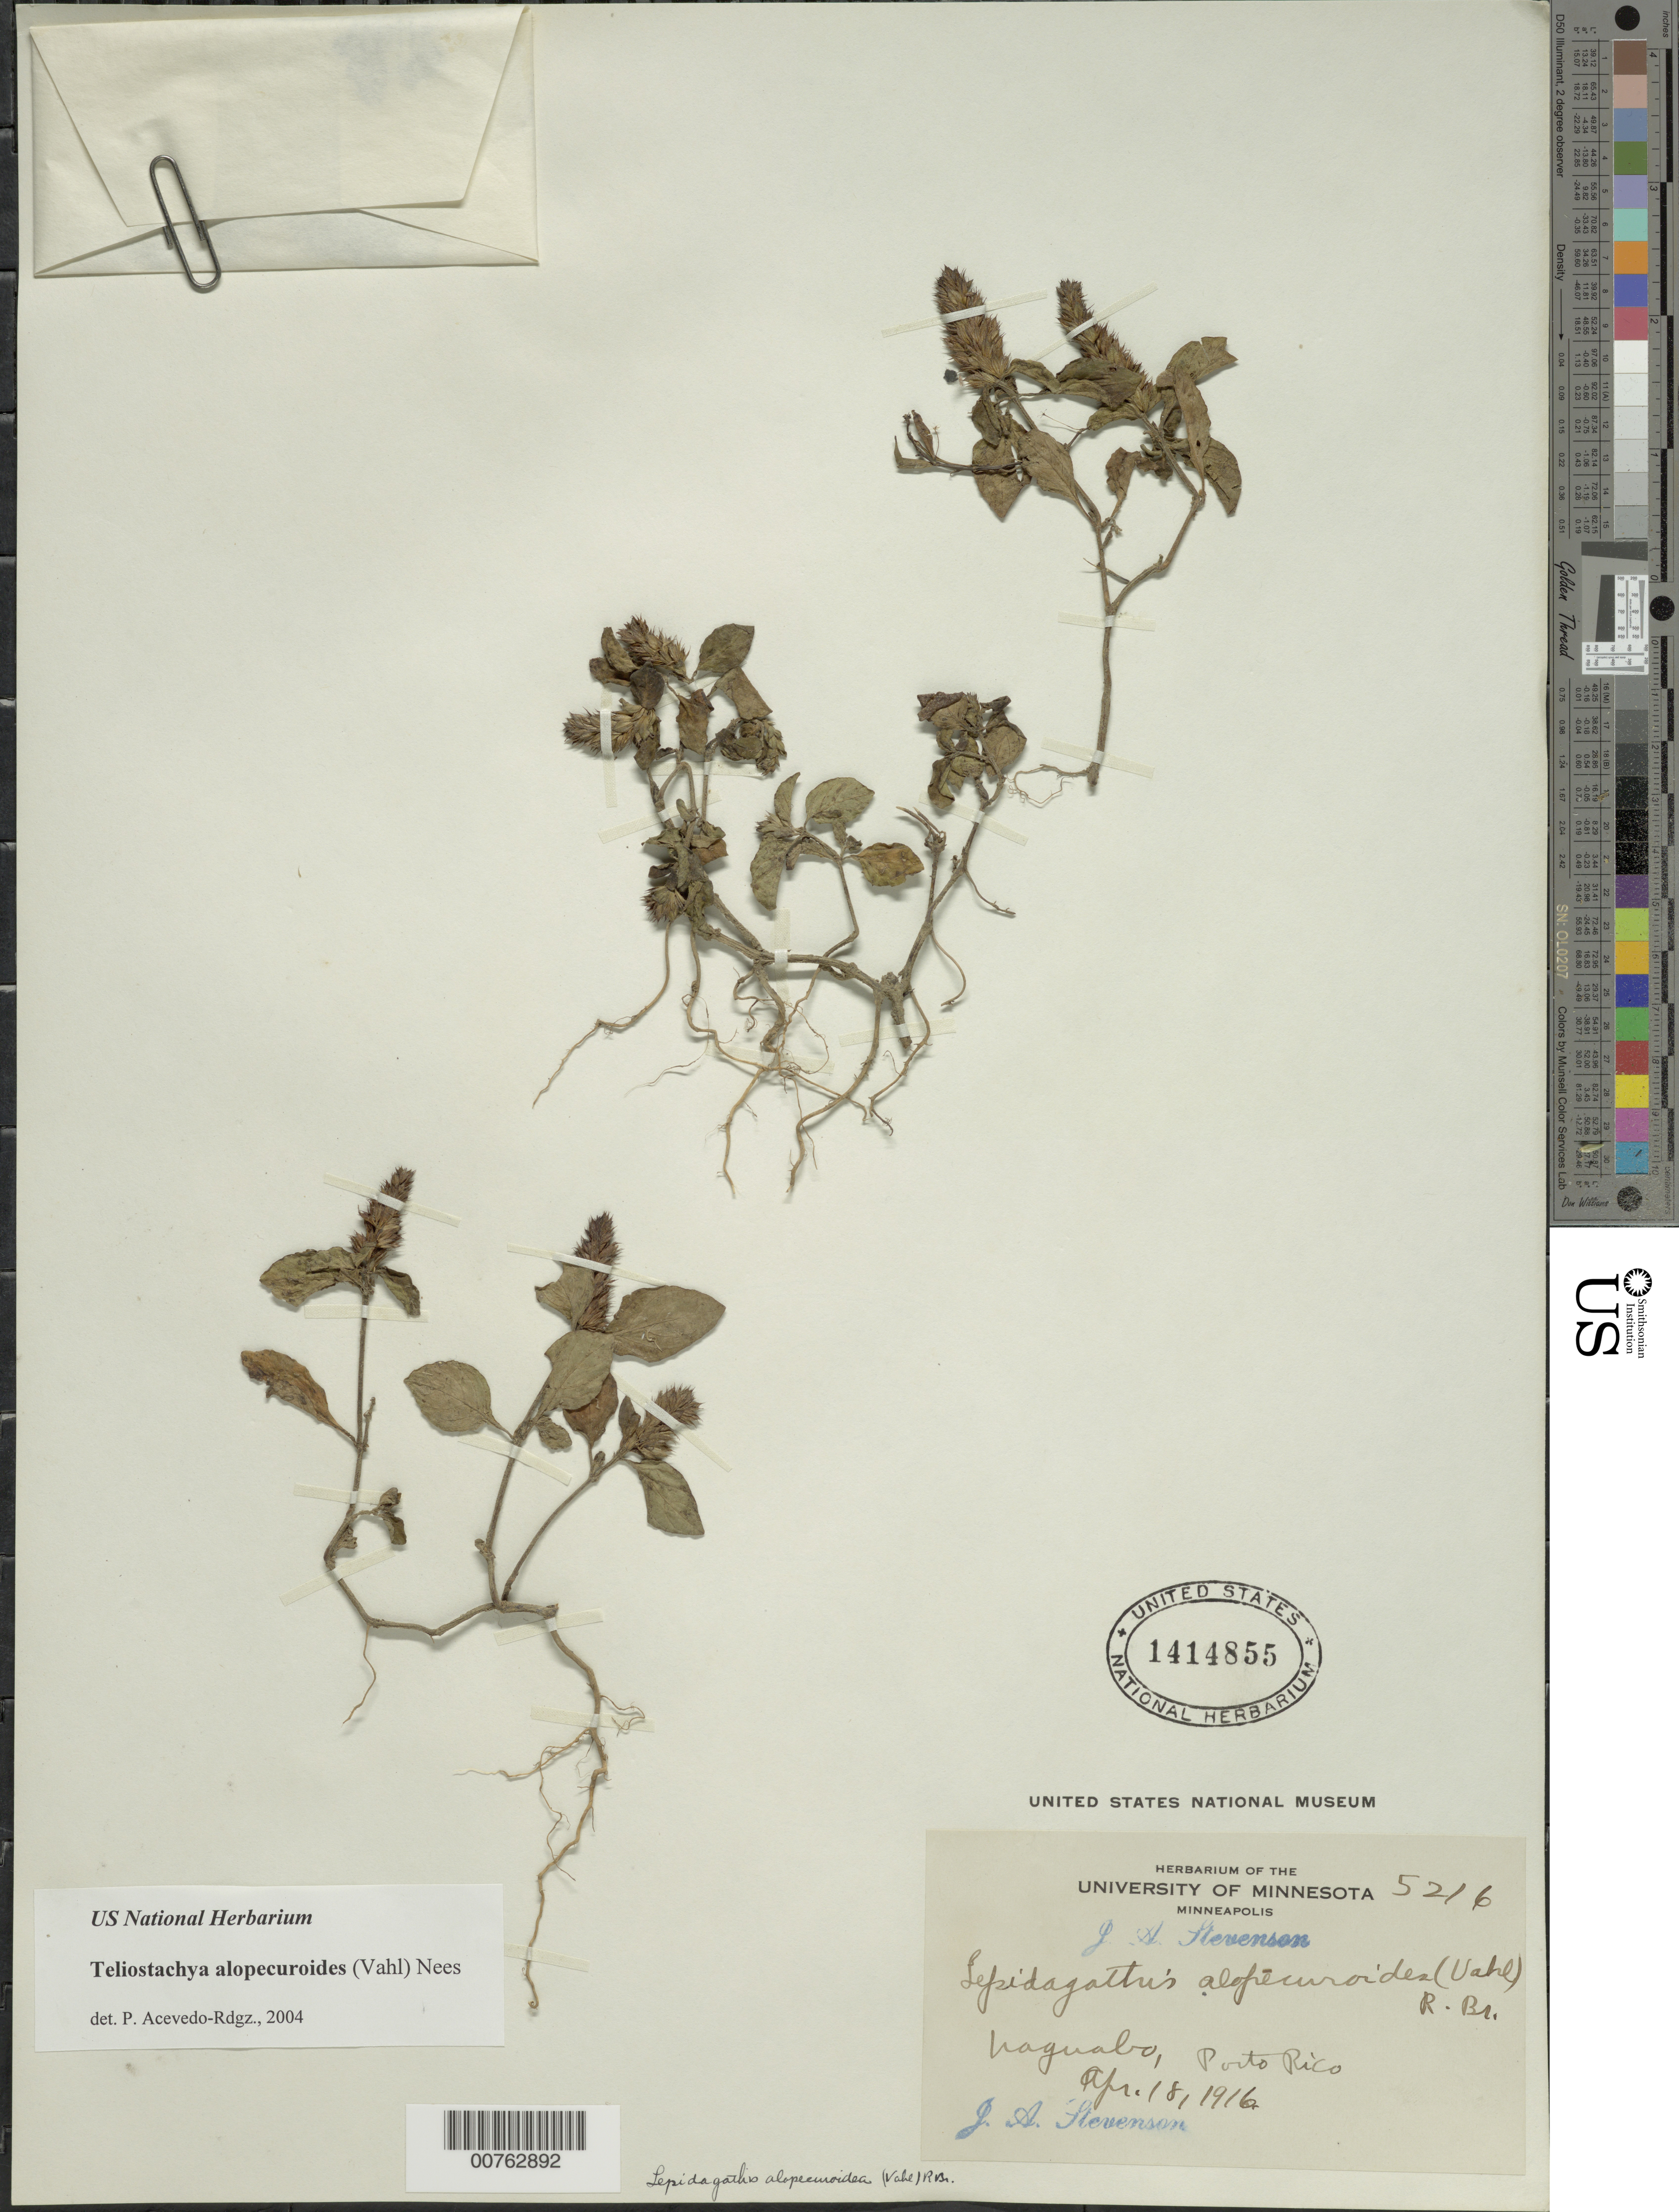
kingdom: Plantae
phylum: Tracheophyta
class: Magnoliopsida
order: Lamiales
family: Acanthaceae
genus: Teliostachya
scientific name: Teliostachya alopecuroidea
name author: (Vahl) Nees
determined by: Acevedo-Rodríguez, P., (BOT), Smithsonian Institution - National Museum of Natural History (UNITED STATES)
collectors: J. Stevenson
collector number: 5216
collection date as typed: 18 Apr 1916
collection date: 1916-04-18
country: Puerto Rico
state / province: Naguabo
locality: Naguabo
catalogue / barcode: US 1414855